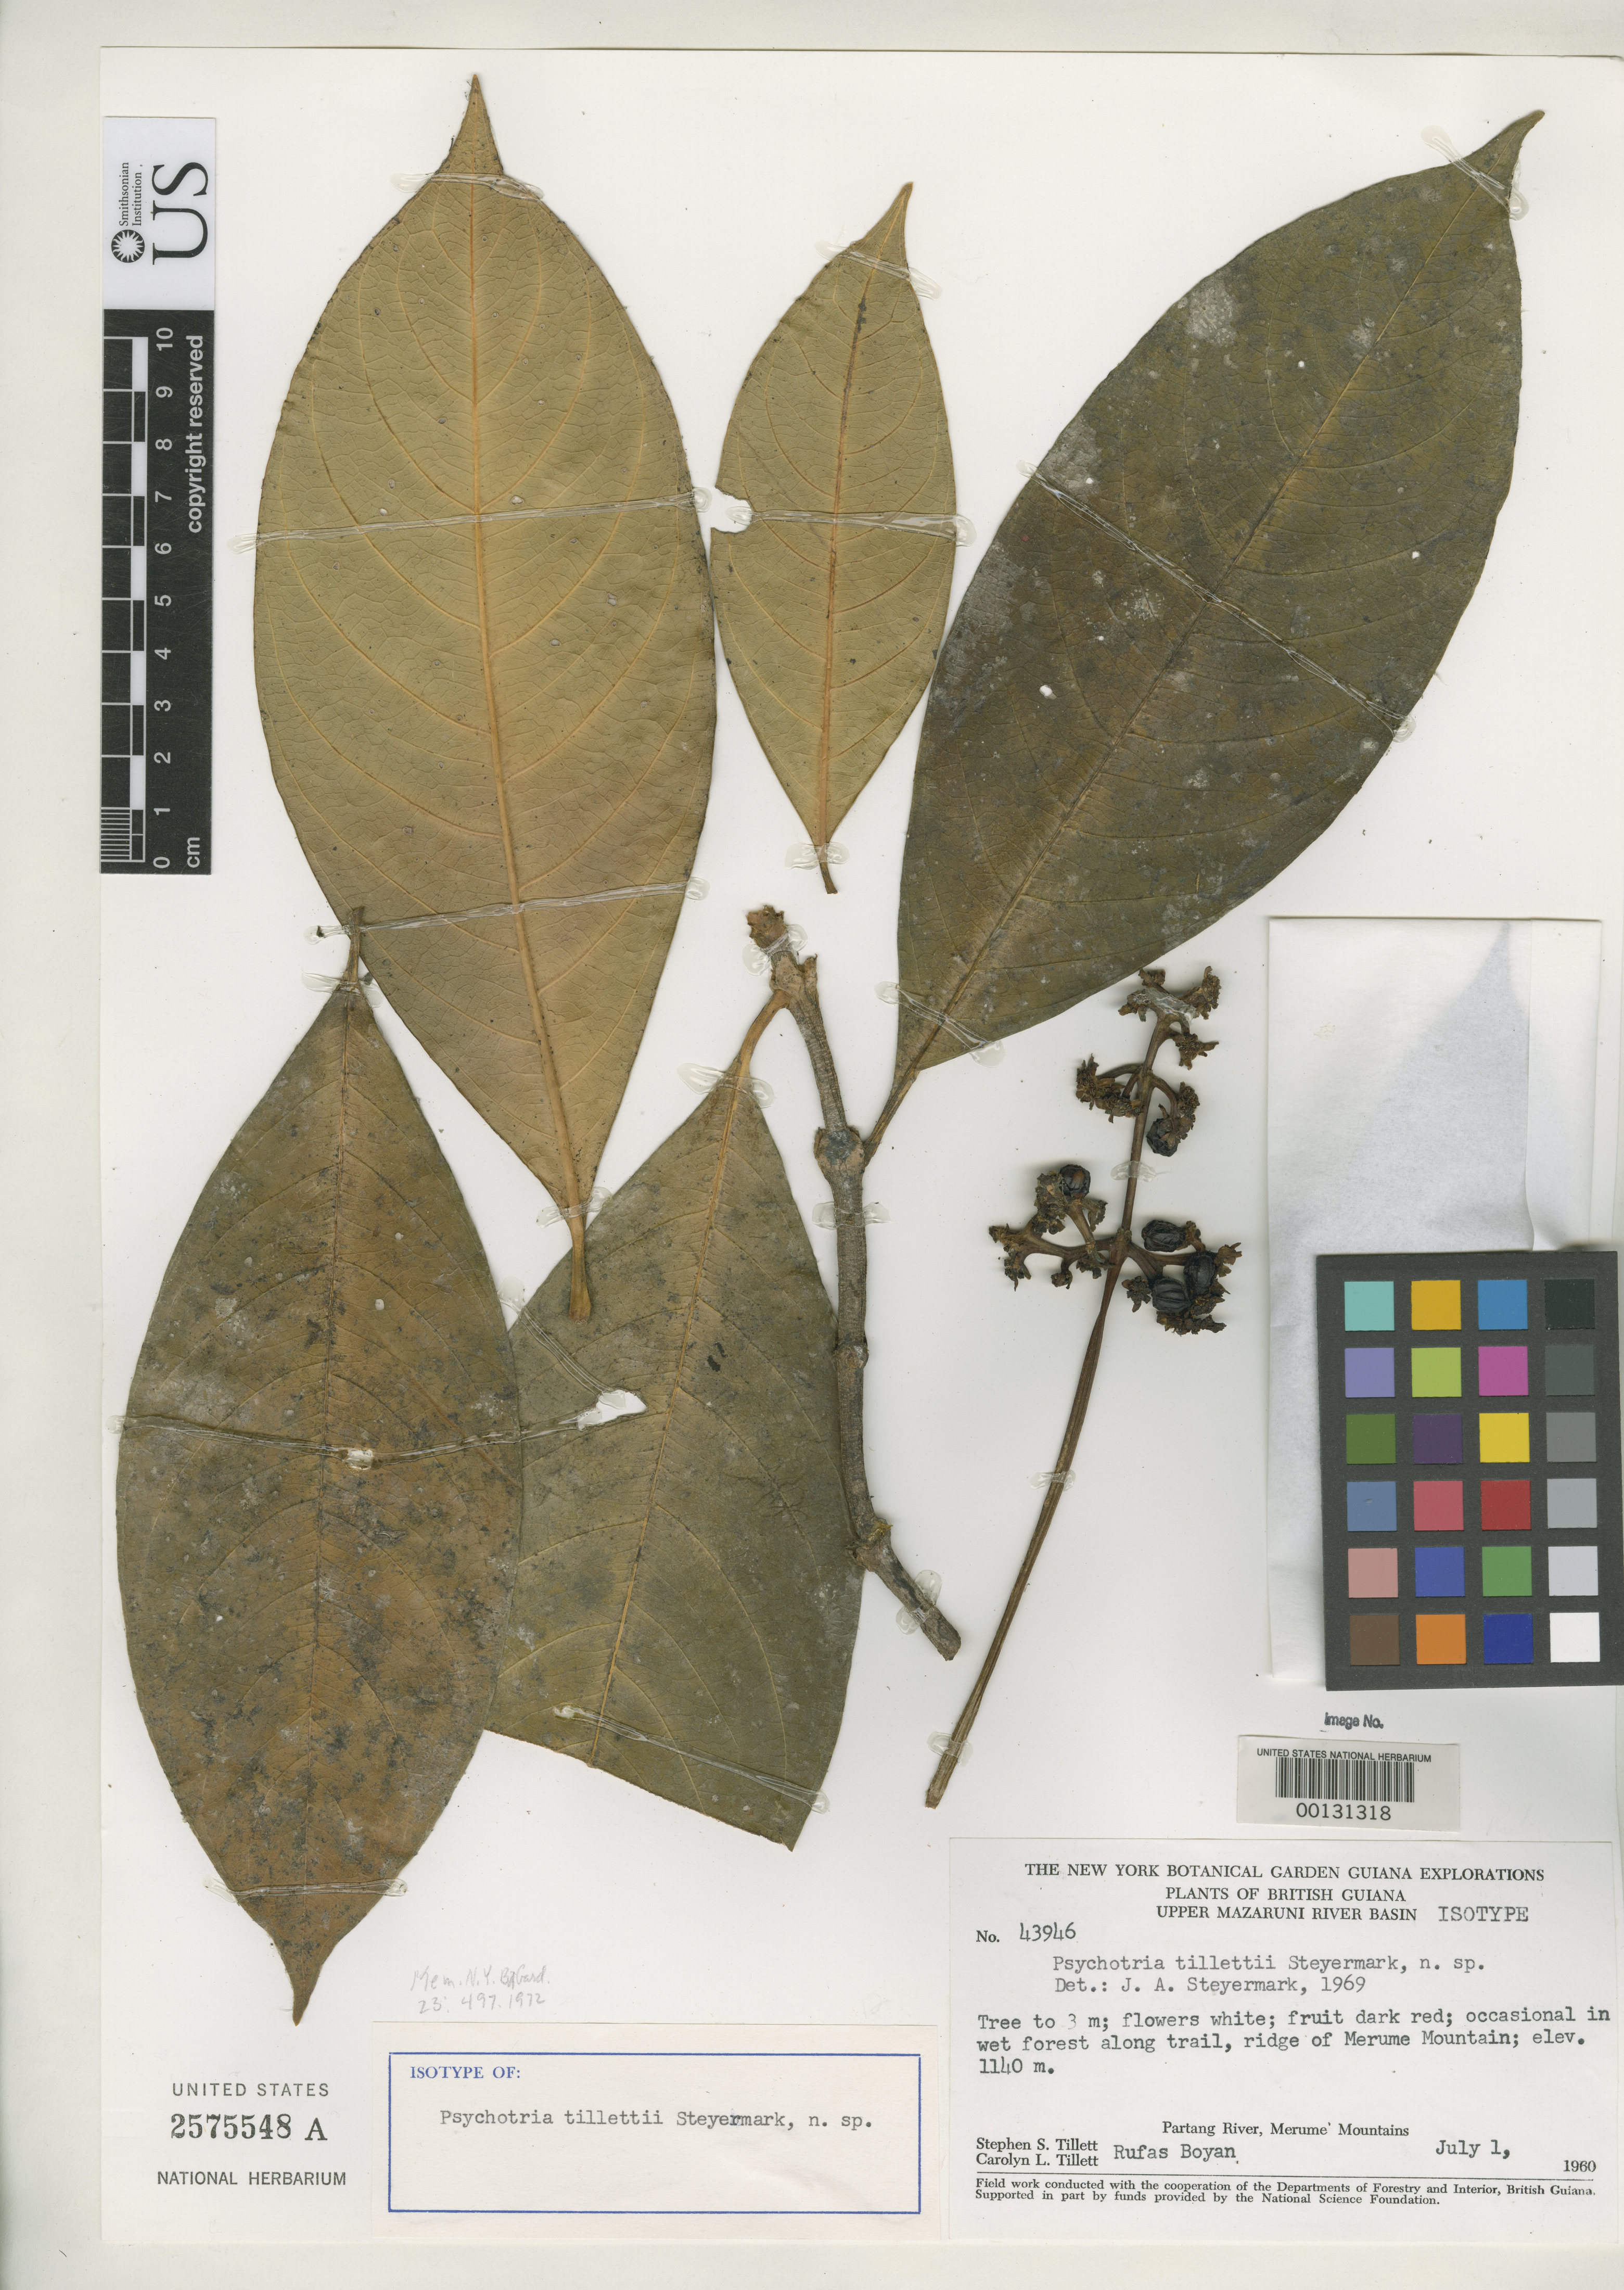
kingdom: Plantae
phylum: Tracheophyta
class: Magnoliopsida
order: Gentianales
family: Rubiaceae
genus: Psychotria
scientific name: Psychotria tillettii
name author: Steyerm.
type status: Isotype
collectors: S. S. Tillett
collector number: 43946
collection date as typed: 01 Jul 1960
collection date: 1960-07-01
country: Guyana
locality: Upper Mazaruni River basin, ridge of Merume Mt.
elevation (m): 1140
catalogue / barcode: US 2575548A